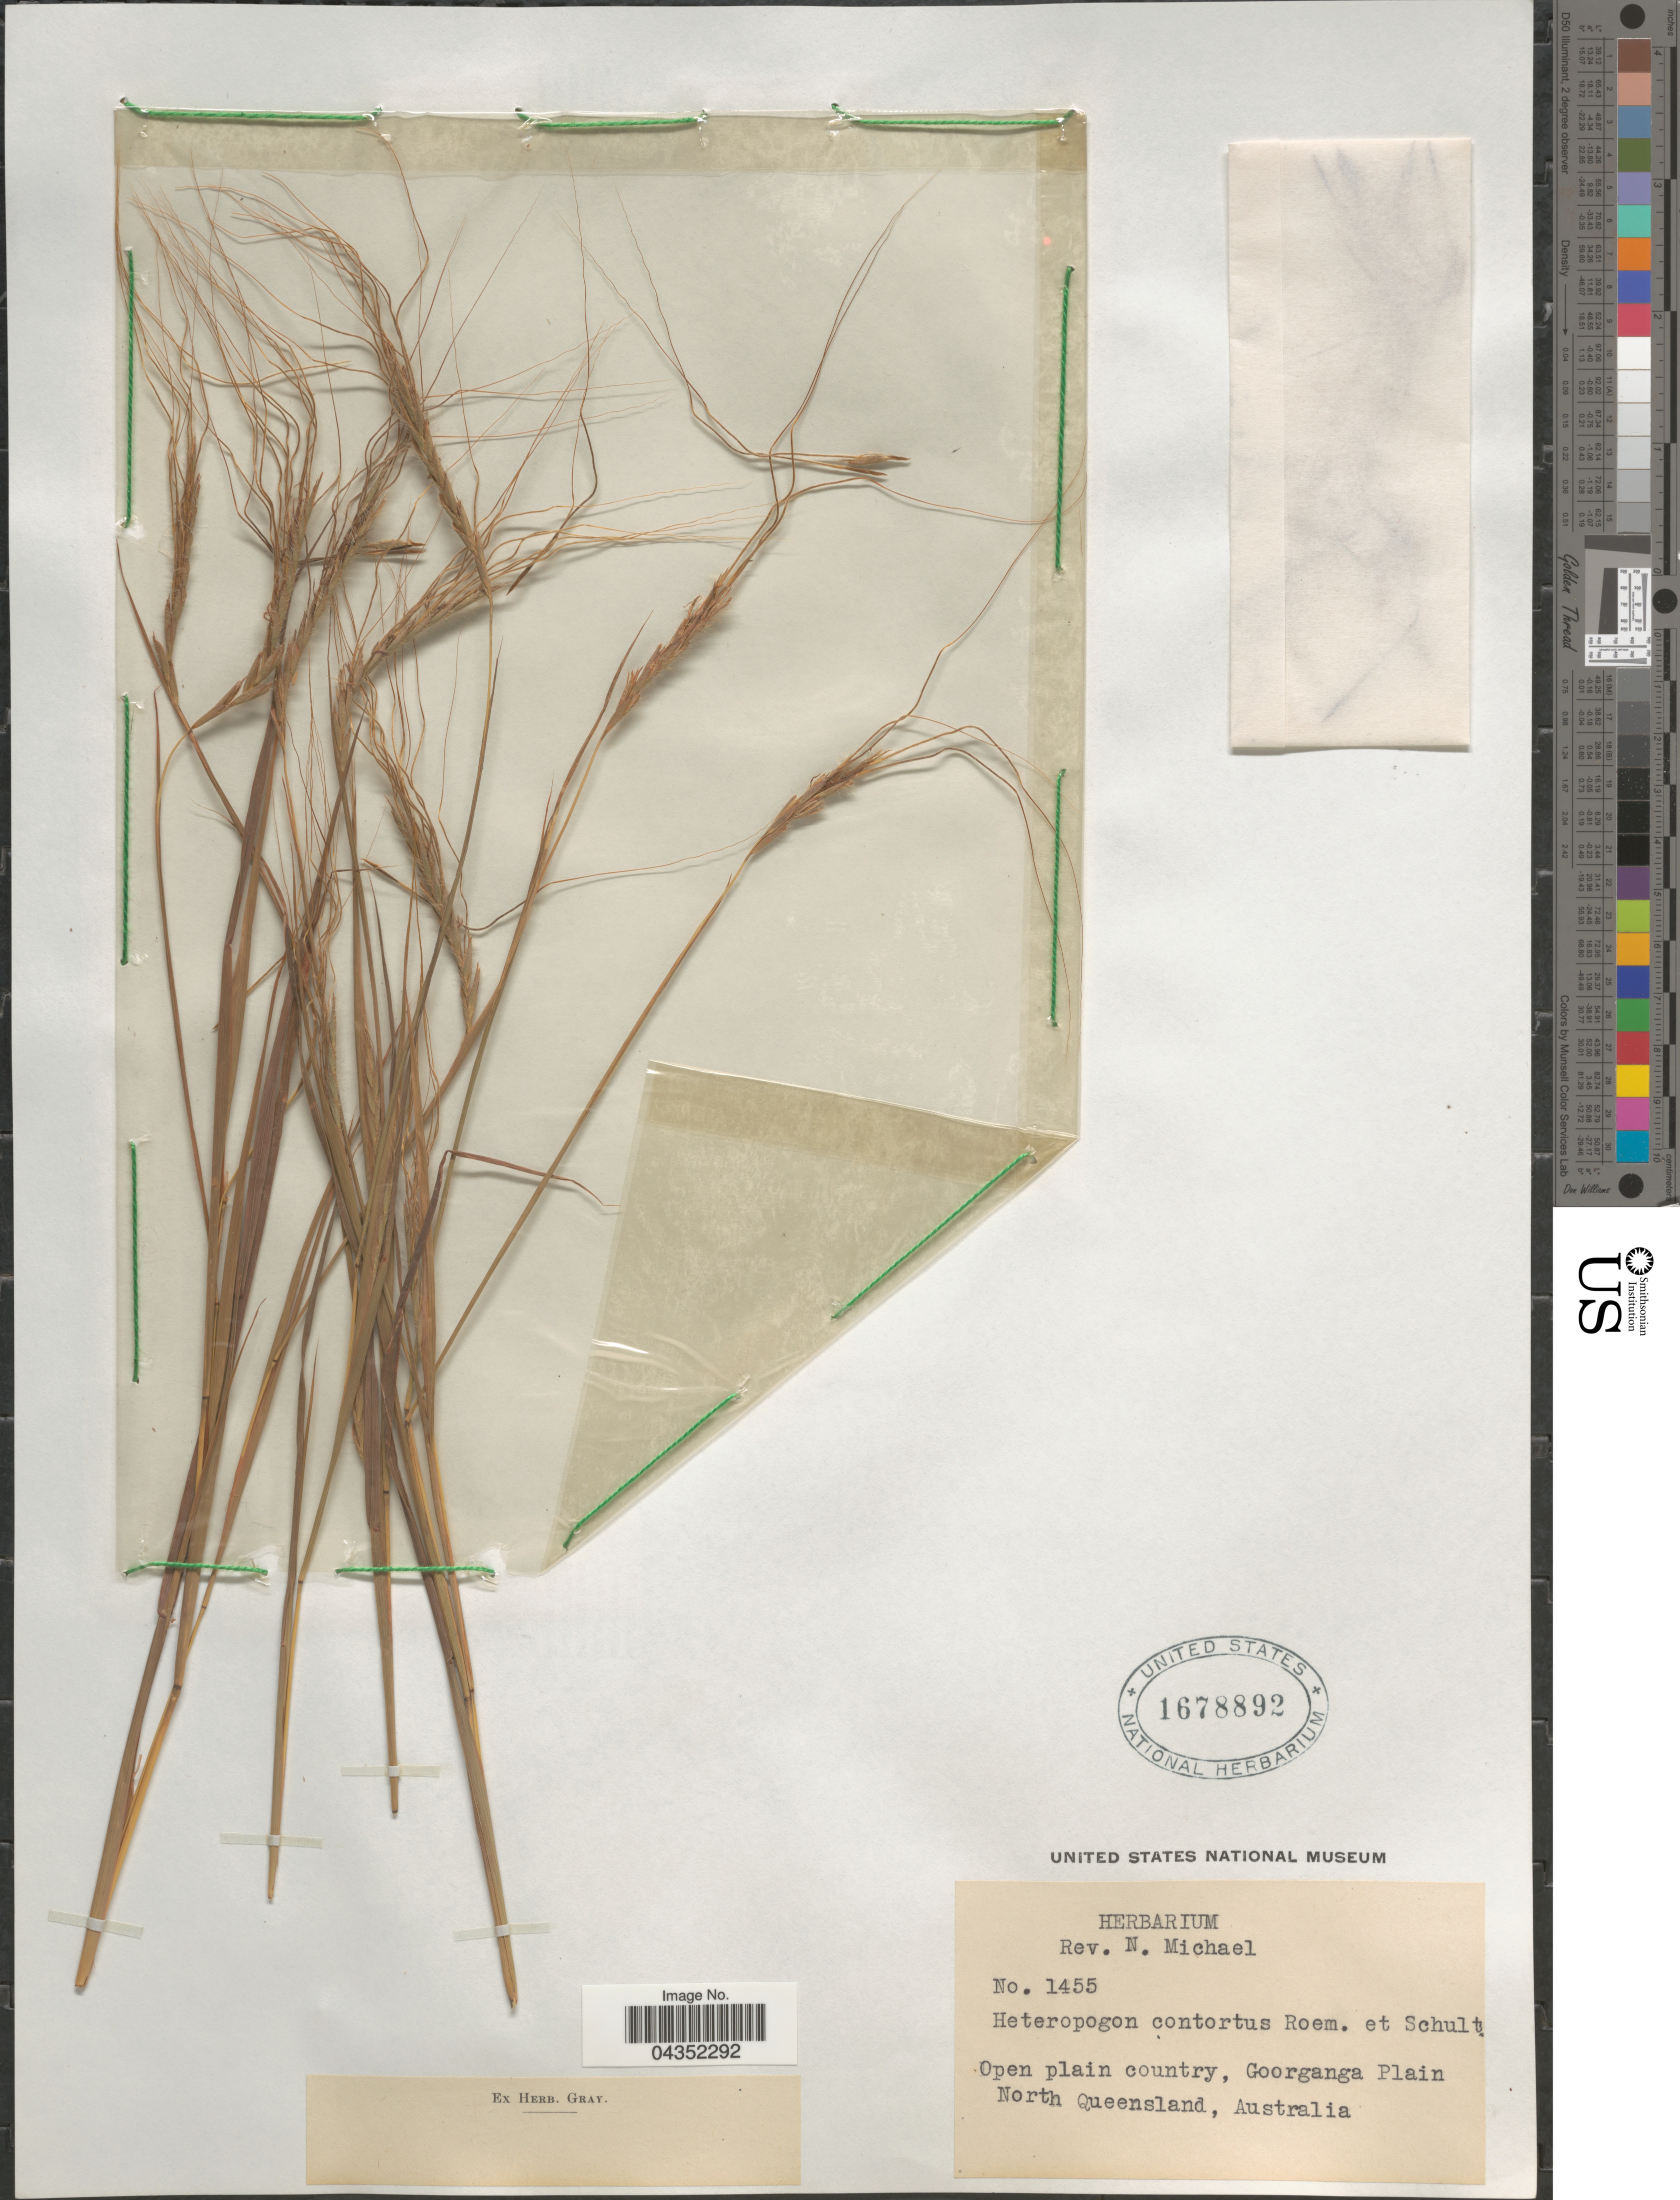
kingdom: Plantae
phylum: Tracheophyta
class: Liliopsida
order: Poales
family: Poaceae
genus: Heteropogon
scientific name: Heteropogon contortus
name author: (L.) P. Beauv. ex Roem. & Schult.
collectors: N. Michael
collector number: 1455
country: Australia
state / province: Queensland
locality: Open plain country, Goorganga Plain. North Queensland.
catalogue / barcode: US 1678892